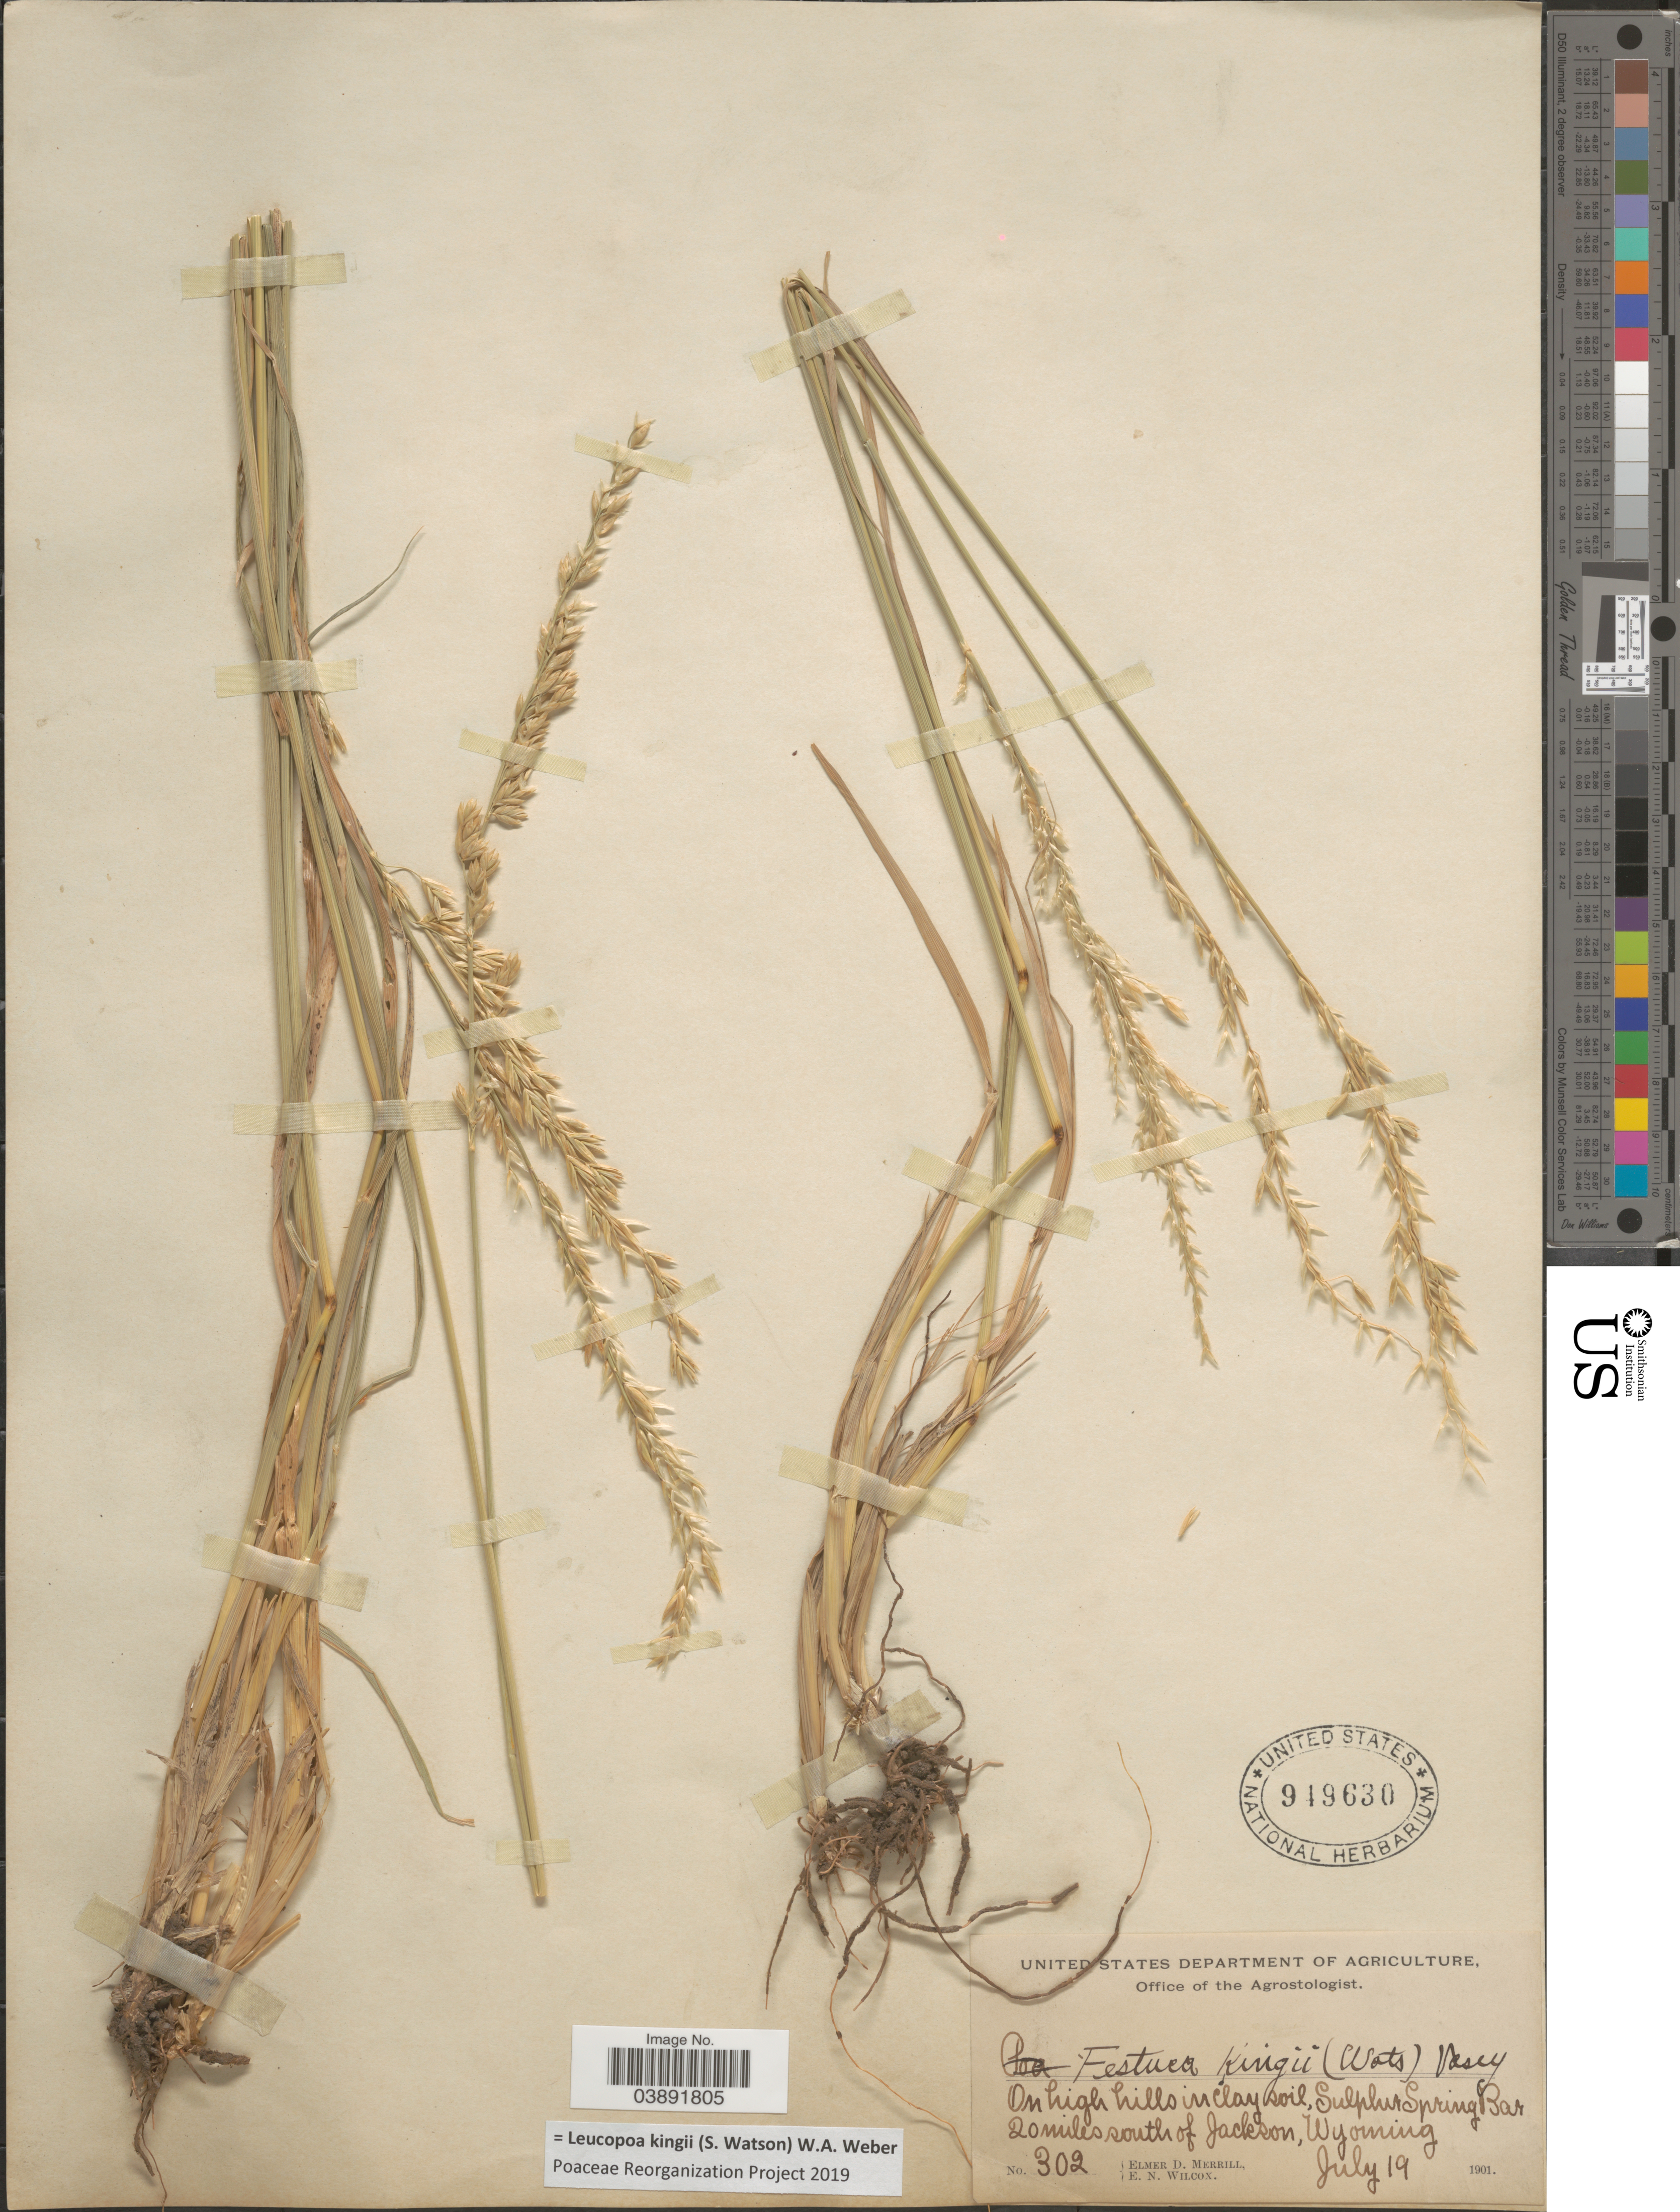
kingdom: Plantae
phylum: Tracheophyta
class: Liliopsida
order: Poales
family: Poaceae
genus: Hesperochloa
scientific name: Hesperochloa kingii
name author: (S. Watson) Rydb.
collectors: E. D. Merrill & E. Wilcox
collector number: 302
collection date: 1901-07-19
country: United States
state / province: Wyoming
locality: On high hills in clay soil, Sulphur Spring Bar. 20 miles south of Jackson.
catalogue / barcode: US 949630